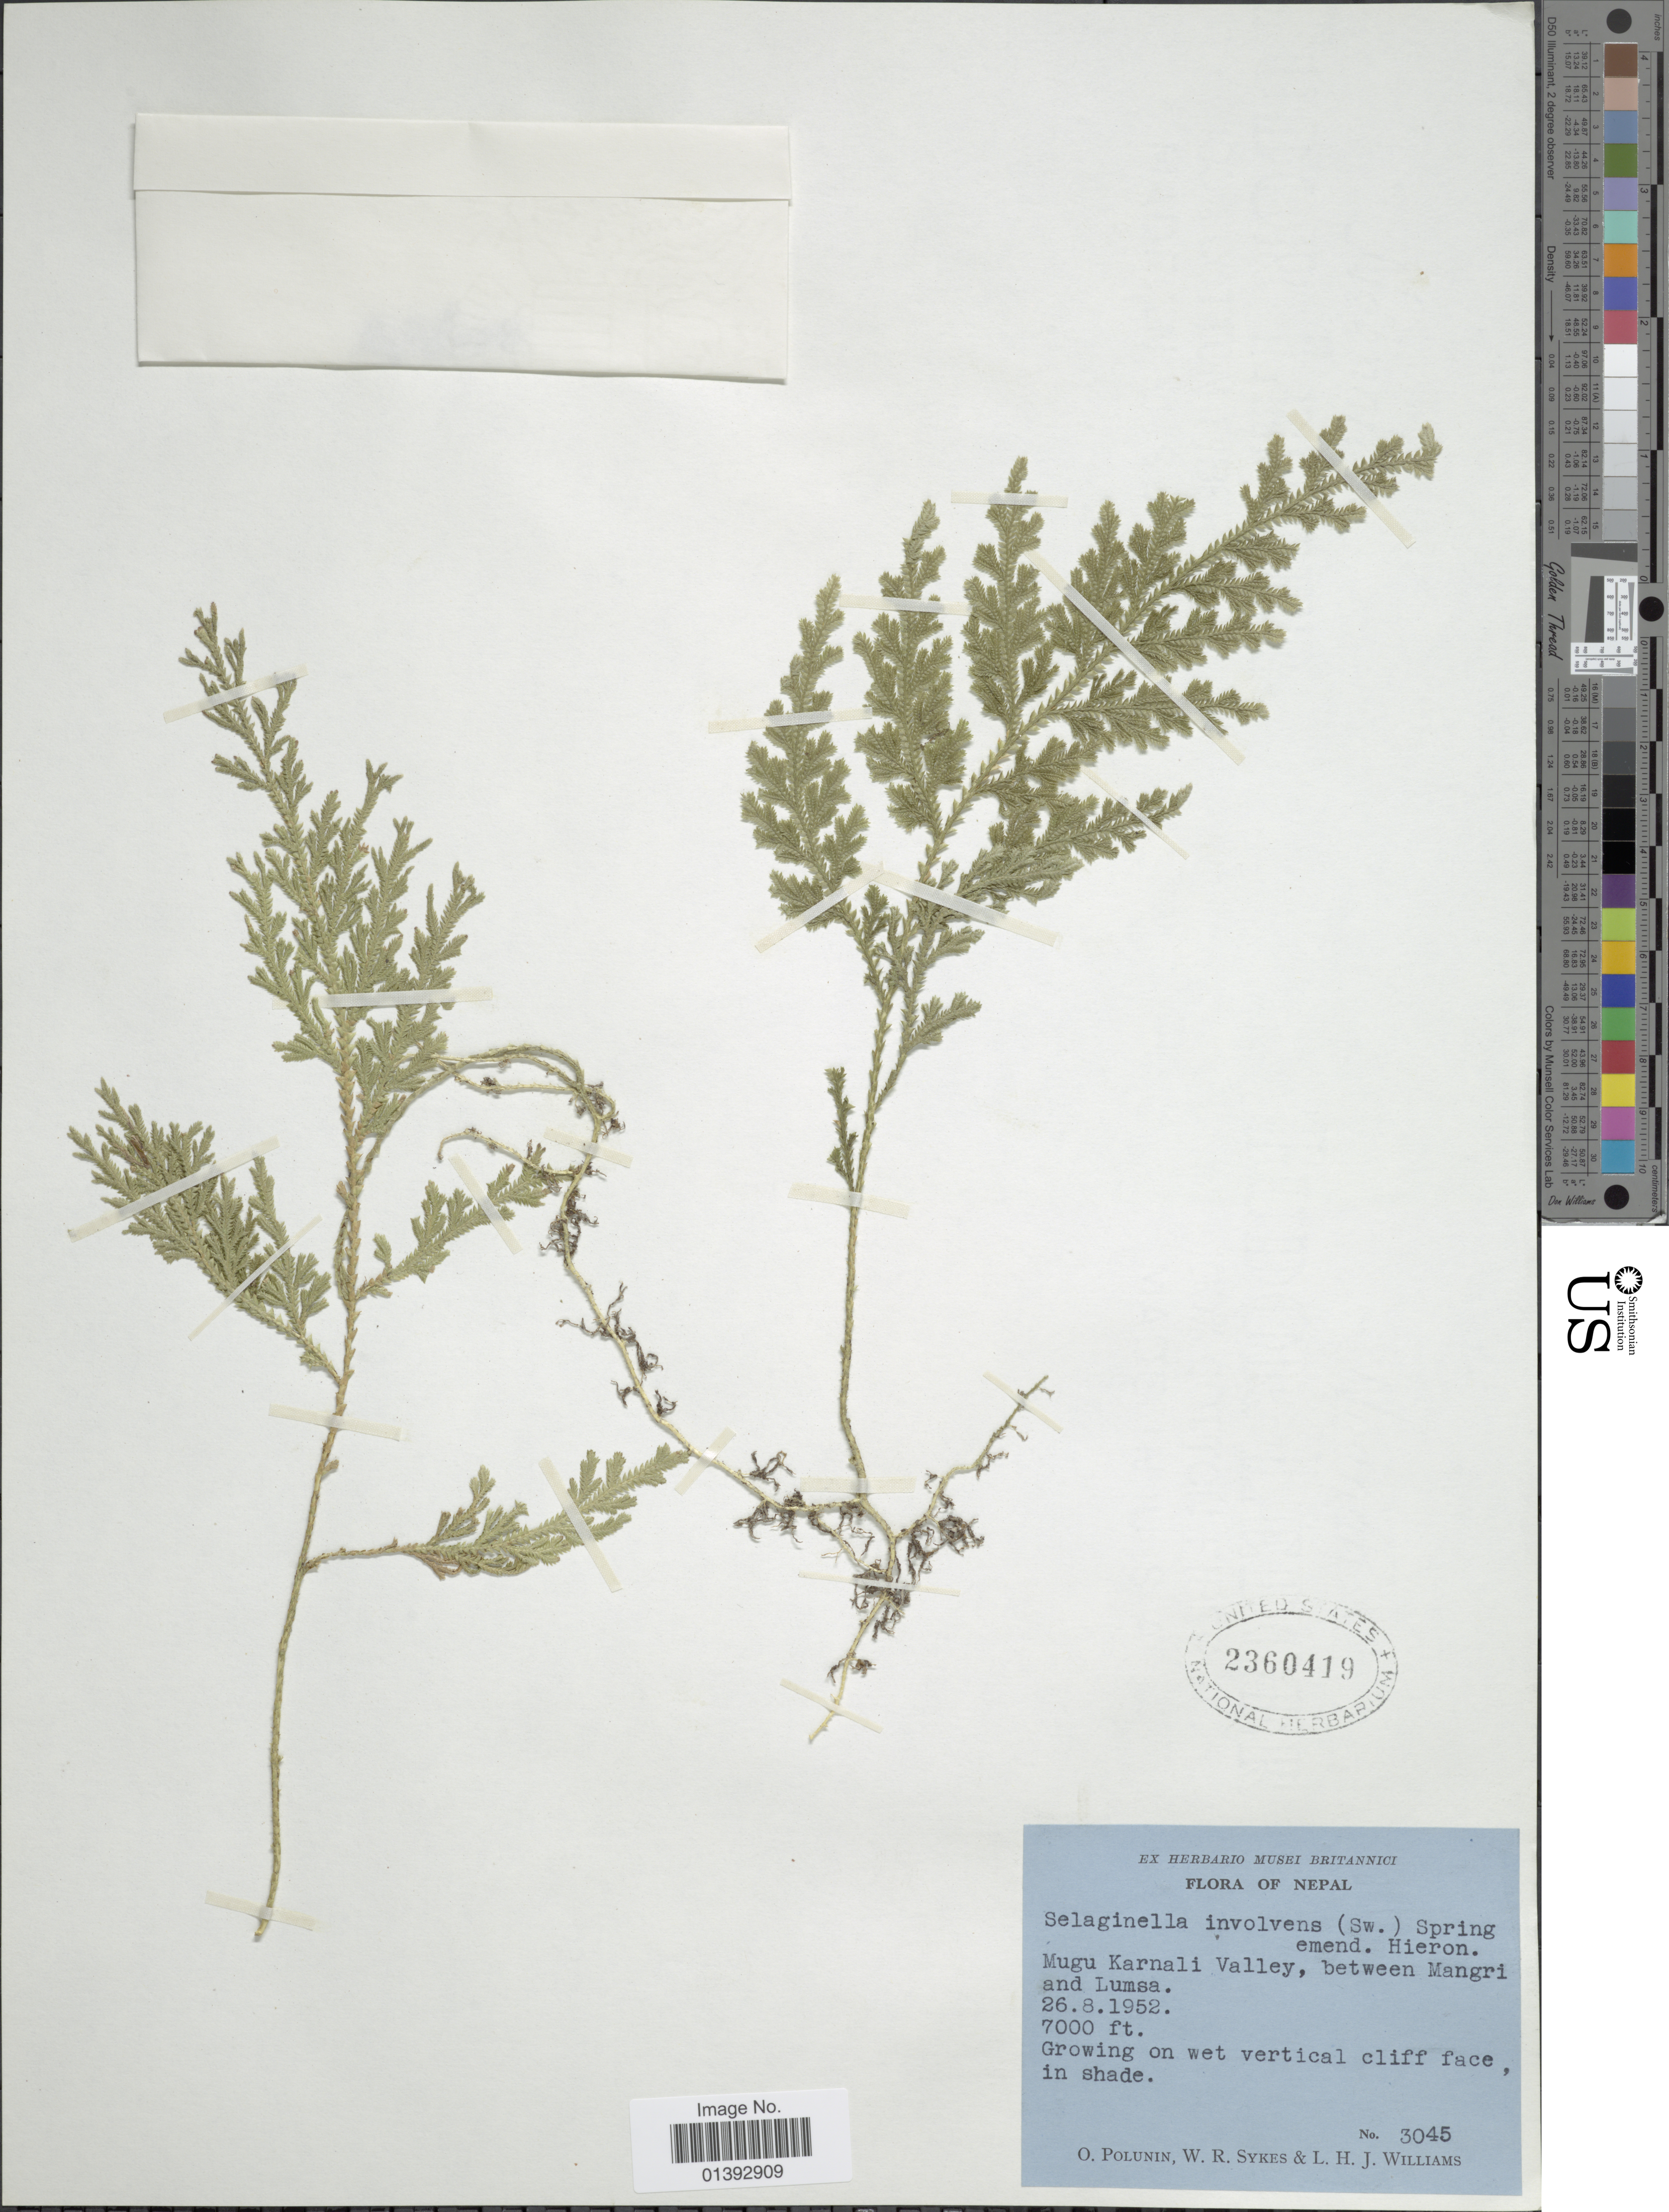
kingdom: Plantae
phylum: Tracheophyta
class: Lycopodiopsida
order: Selaginellales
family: Selaginellaceae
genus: Selaginella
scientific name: Selaginella involvens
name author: (Sw.) Spring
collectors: O. V. Polunin, W. R. Sykes & L. H. J. Williams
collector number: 3045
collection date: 1952-08-26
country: Nepal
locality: Mugu Karnali Valley, between Mangri and Lumsa, growing on wet vertical cliff face in shade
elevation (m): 2134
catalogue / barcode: US 2360419